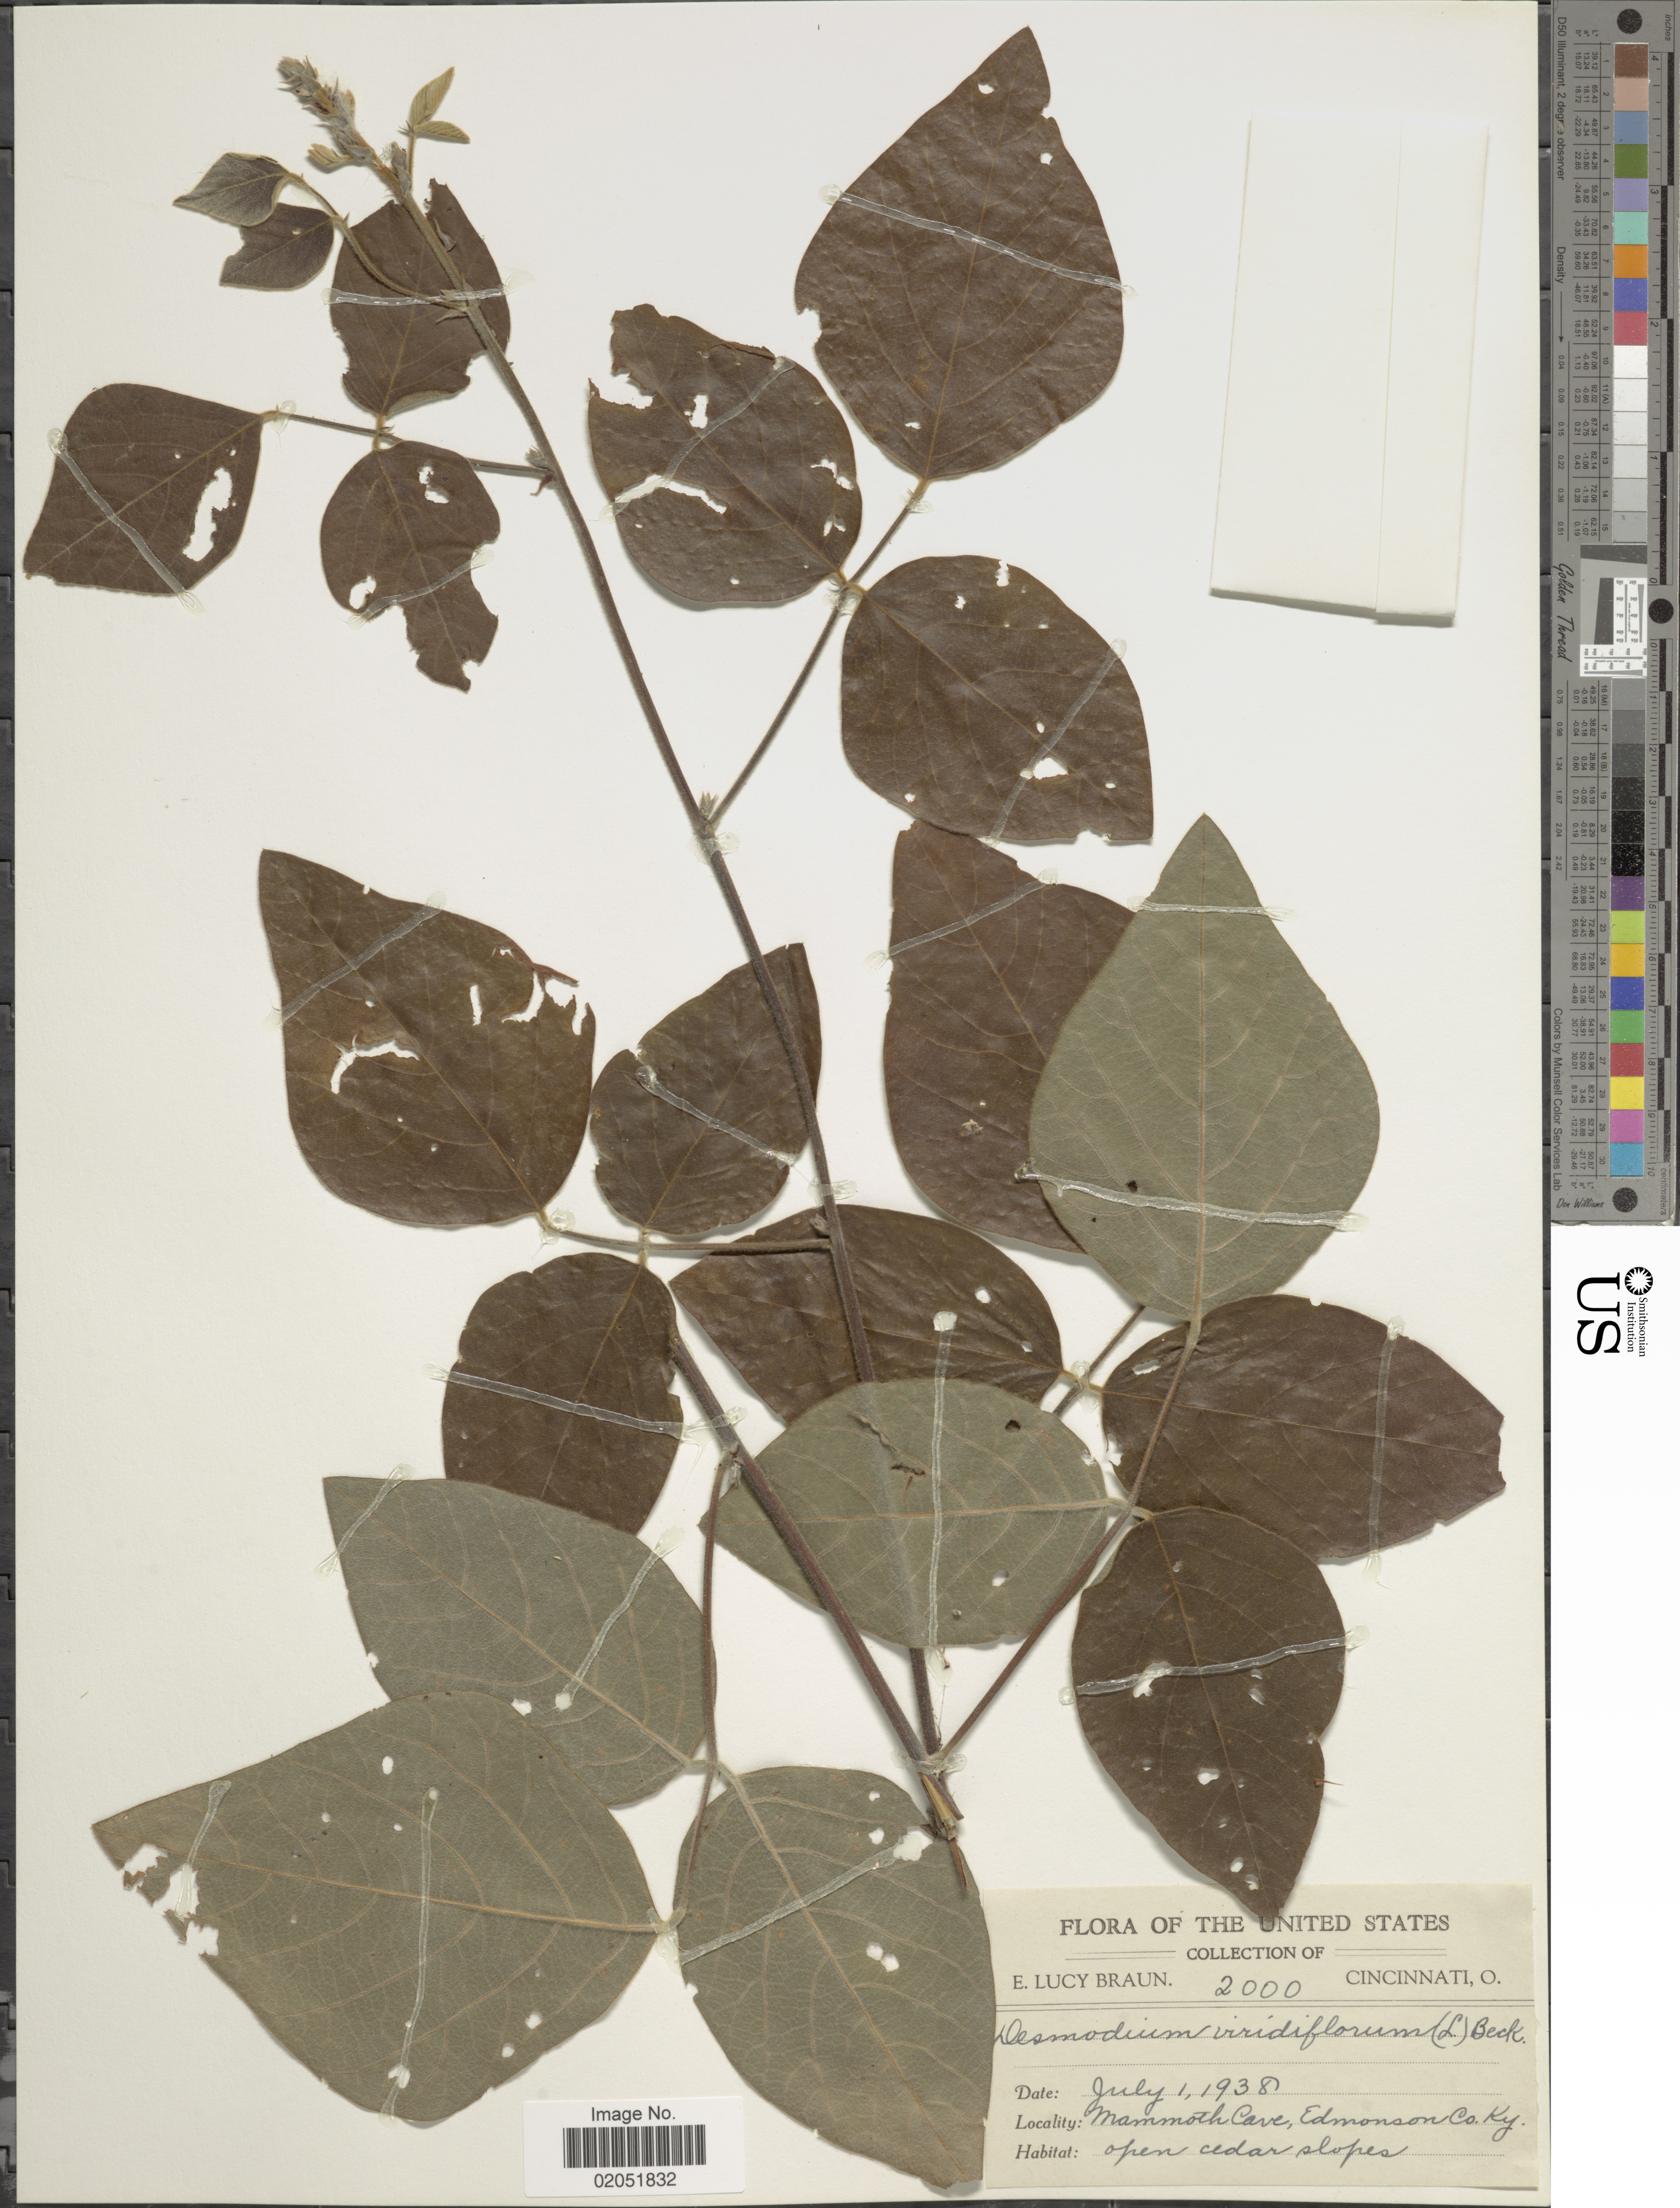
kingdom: Plantae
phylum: Tracheophyta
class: Magnoliopsida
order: Fabales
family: Fabaceae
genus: Desmodium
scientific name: Desmodium viridiflorum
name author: (L.) DC.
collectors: E. L. Braun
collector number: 2000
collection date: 1938-07-01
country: United States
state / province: Kentucky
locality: Mammoth Cave, Edmonson Co, Ky.